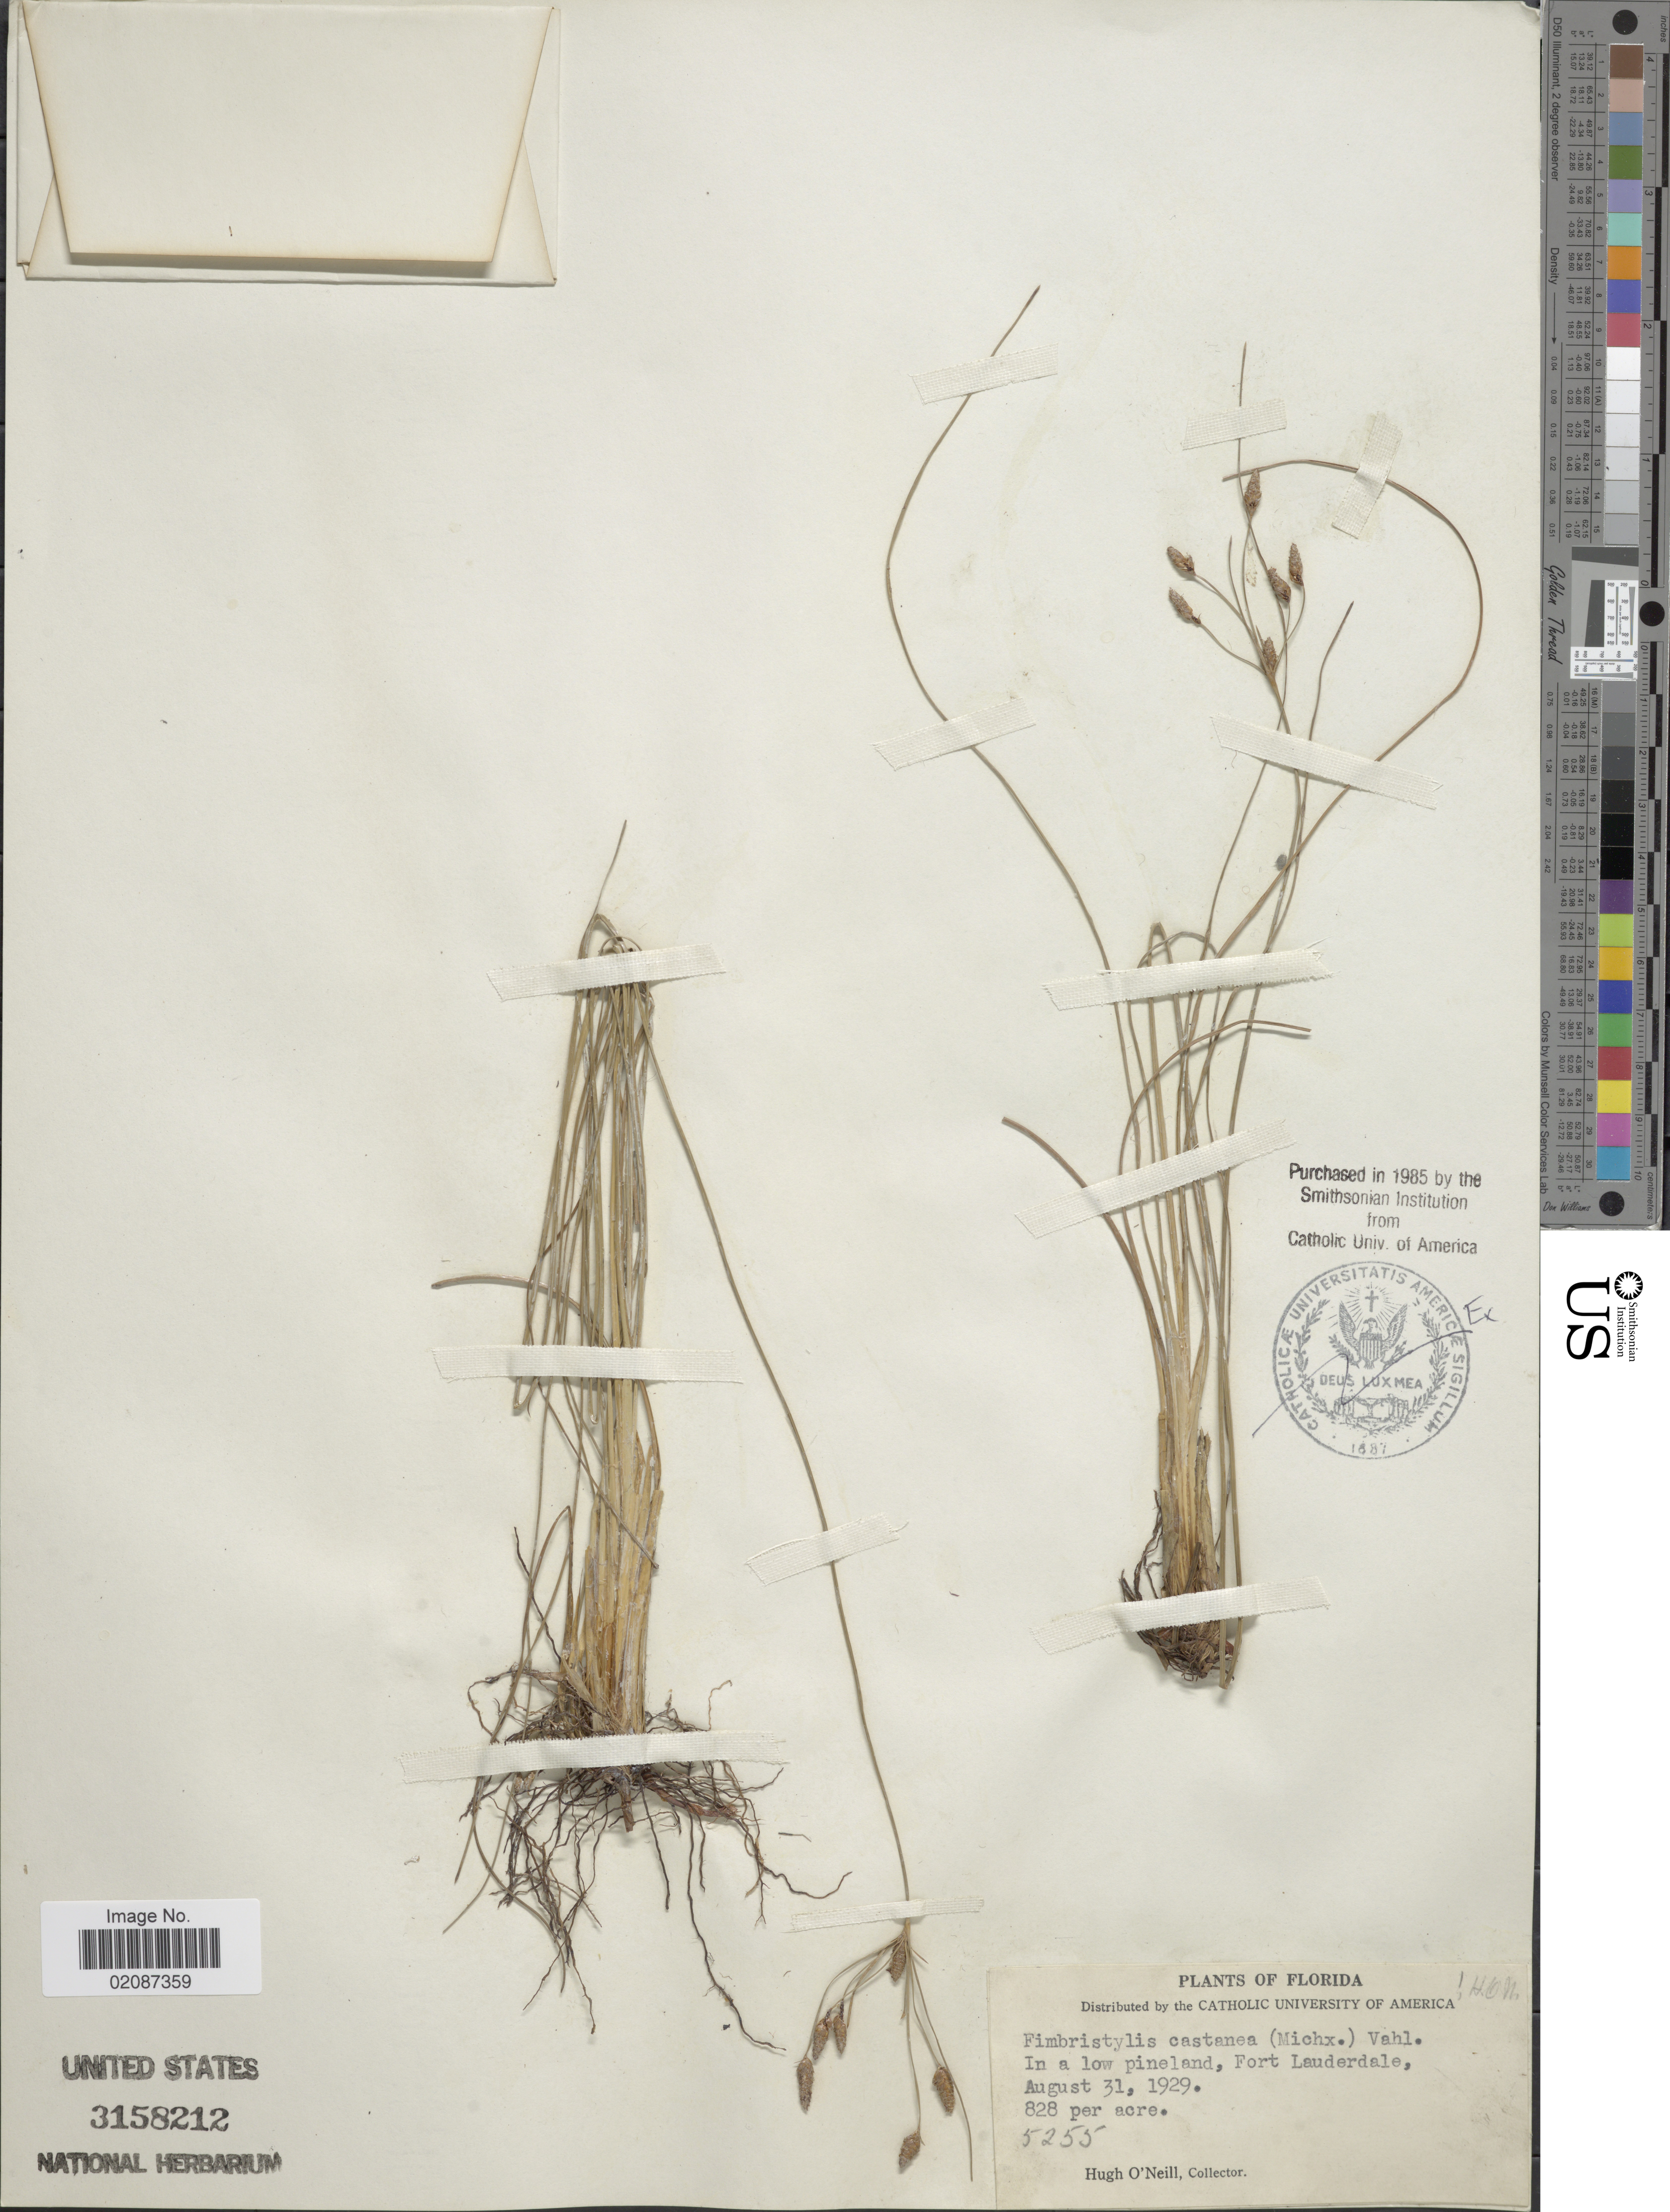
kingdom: Plantae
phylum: Tracheophyta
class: Liliopsida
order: Poales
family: Cyperaceae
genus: Fimbristylis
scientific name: Fimbristylis sp.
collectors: H. O'Neill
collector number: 5255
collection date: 1929-08-31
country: United States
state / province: Florida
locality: In a low pineland, Fort Lauderdale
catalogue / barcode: US 3158212